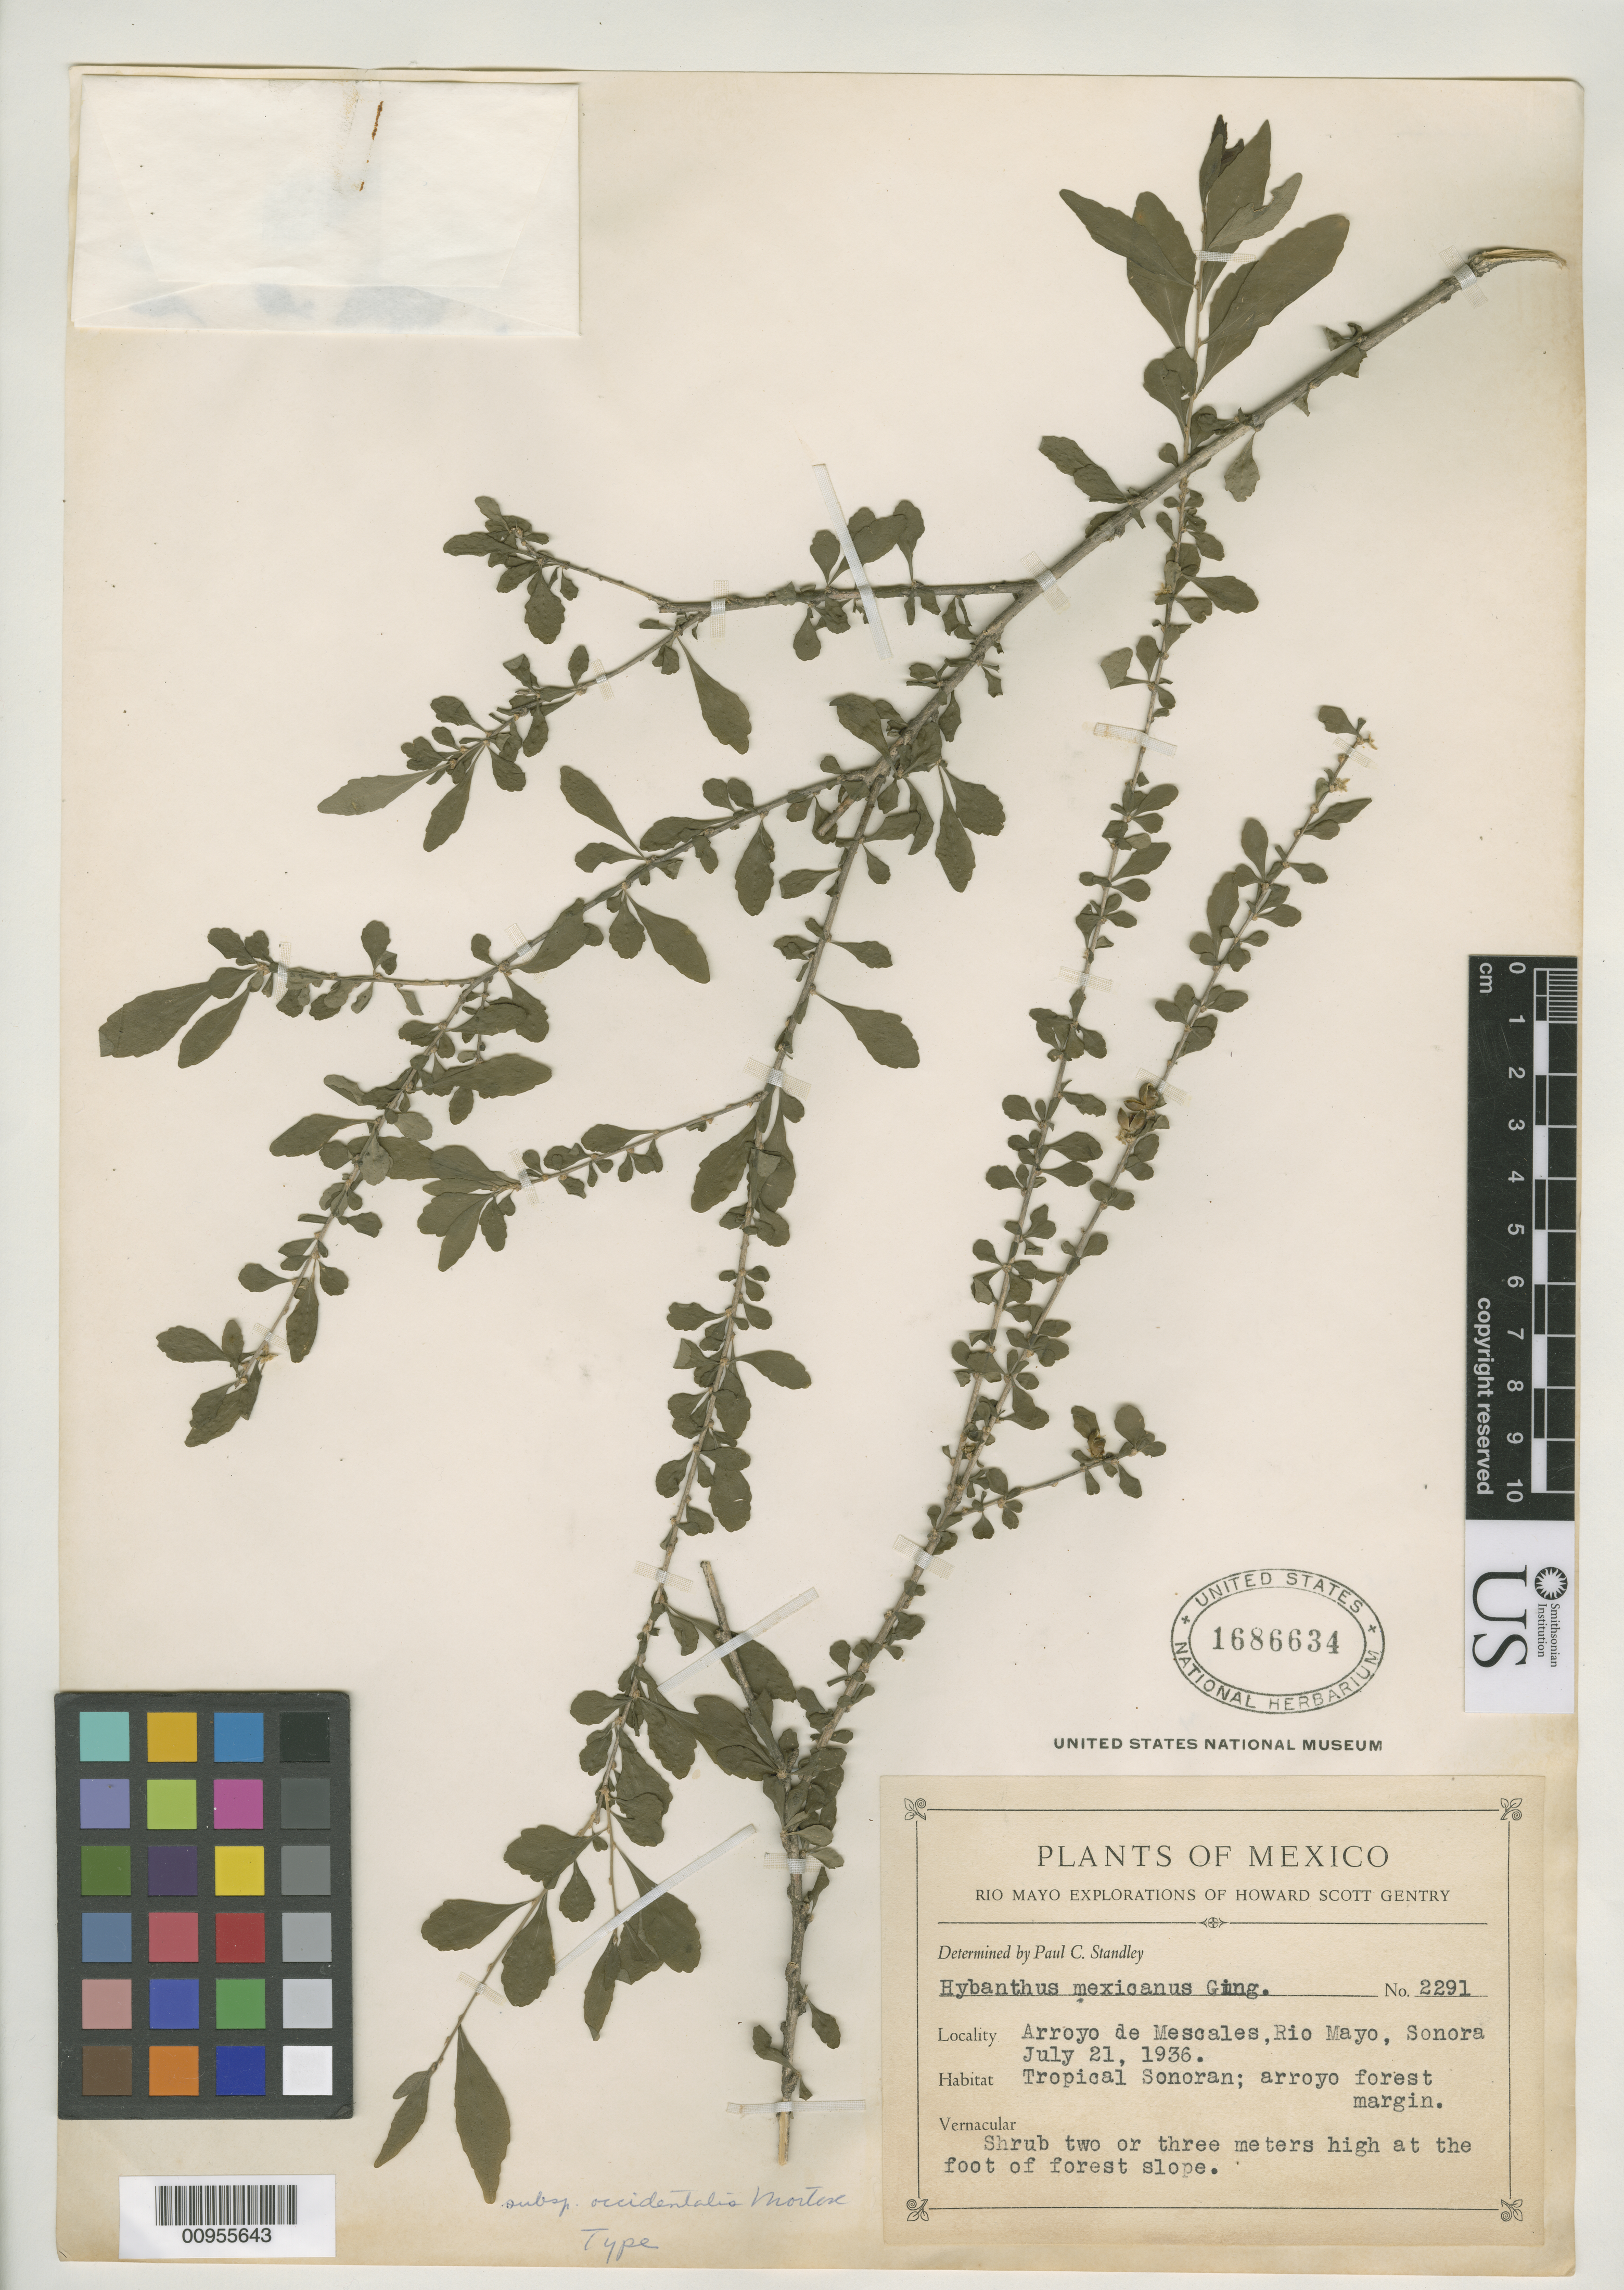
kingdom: Plantae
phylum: Tracheophyta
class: Magnoliopsida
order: Malpighiales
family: Violaceae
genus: Hybanthus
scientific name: Hybanthus mexicanus subsp. occidentalis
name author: C.V. Morton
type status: Holotype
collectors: H. S. Gentry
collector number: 2291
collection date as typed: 21 Jul 1936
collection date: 1936-07-21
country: Mexico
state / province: Sonora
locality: Arroyo de Mescales, Rio Mayo, Sonora.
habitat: Tropical Sonoran; arroyo forest margin.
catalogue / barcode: US 1686634